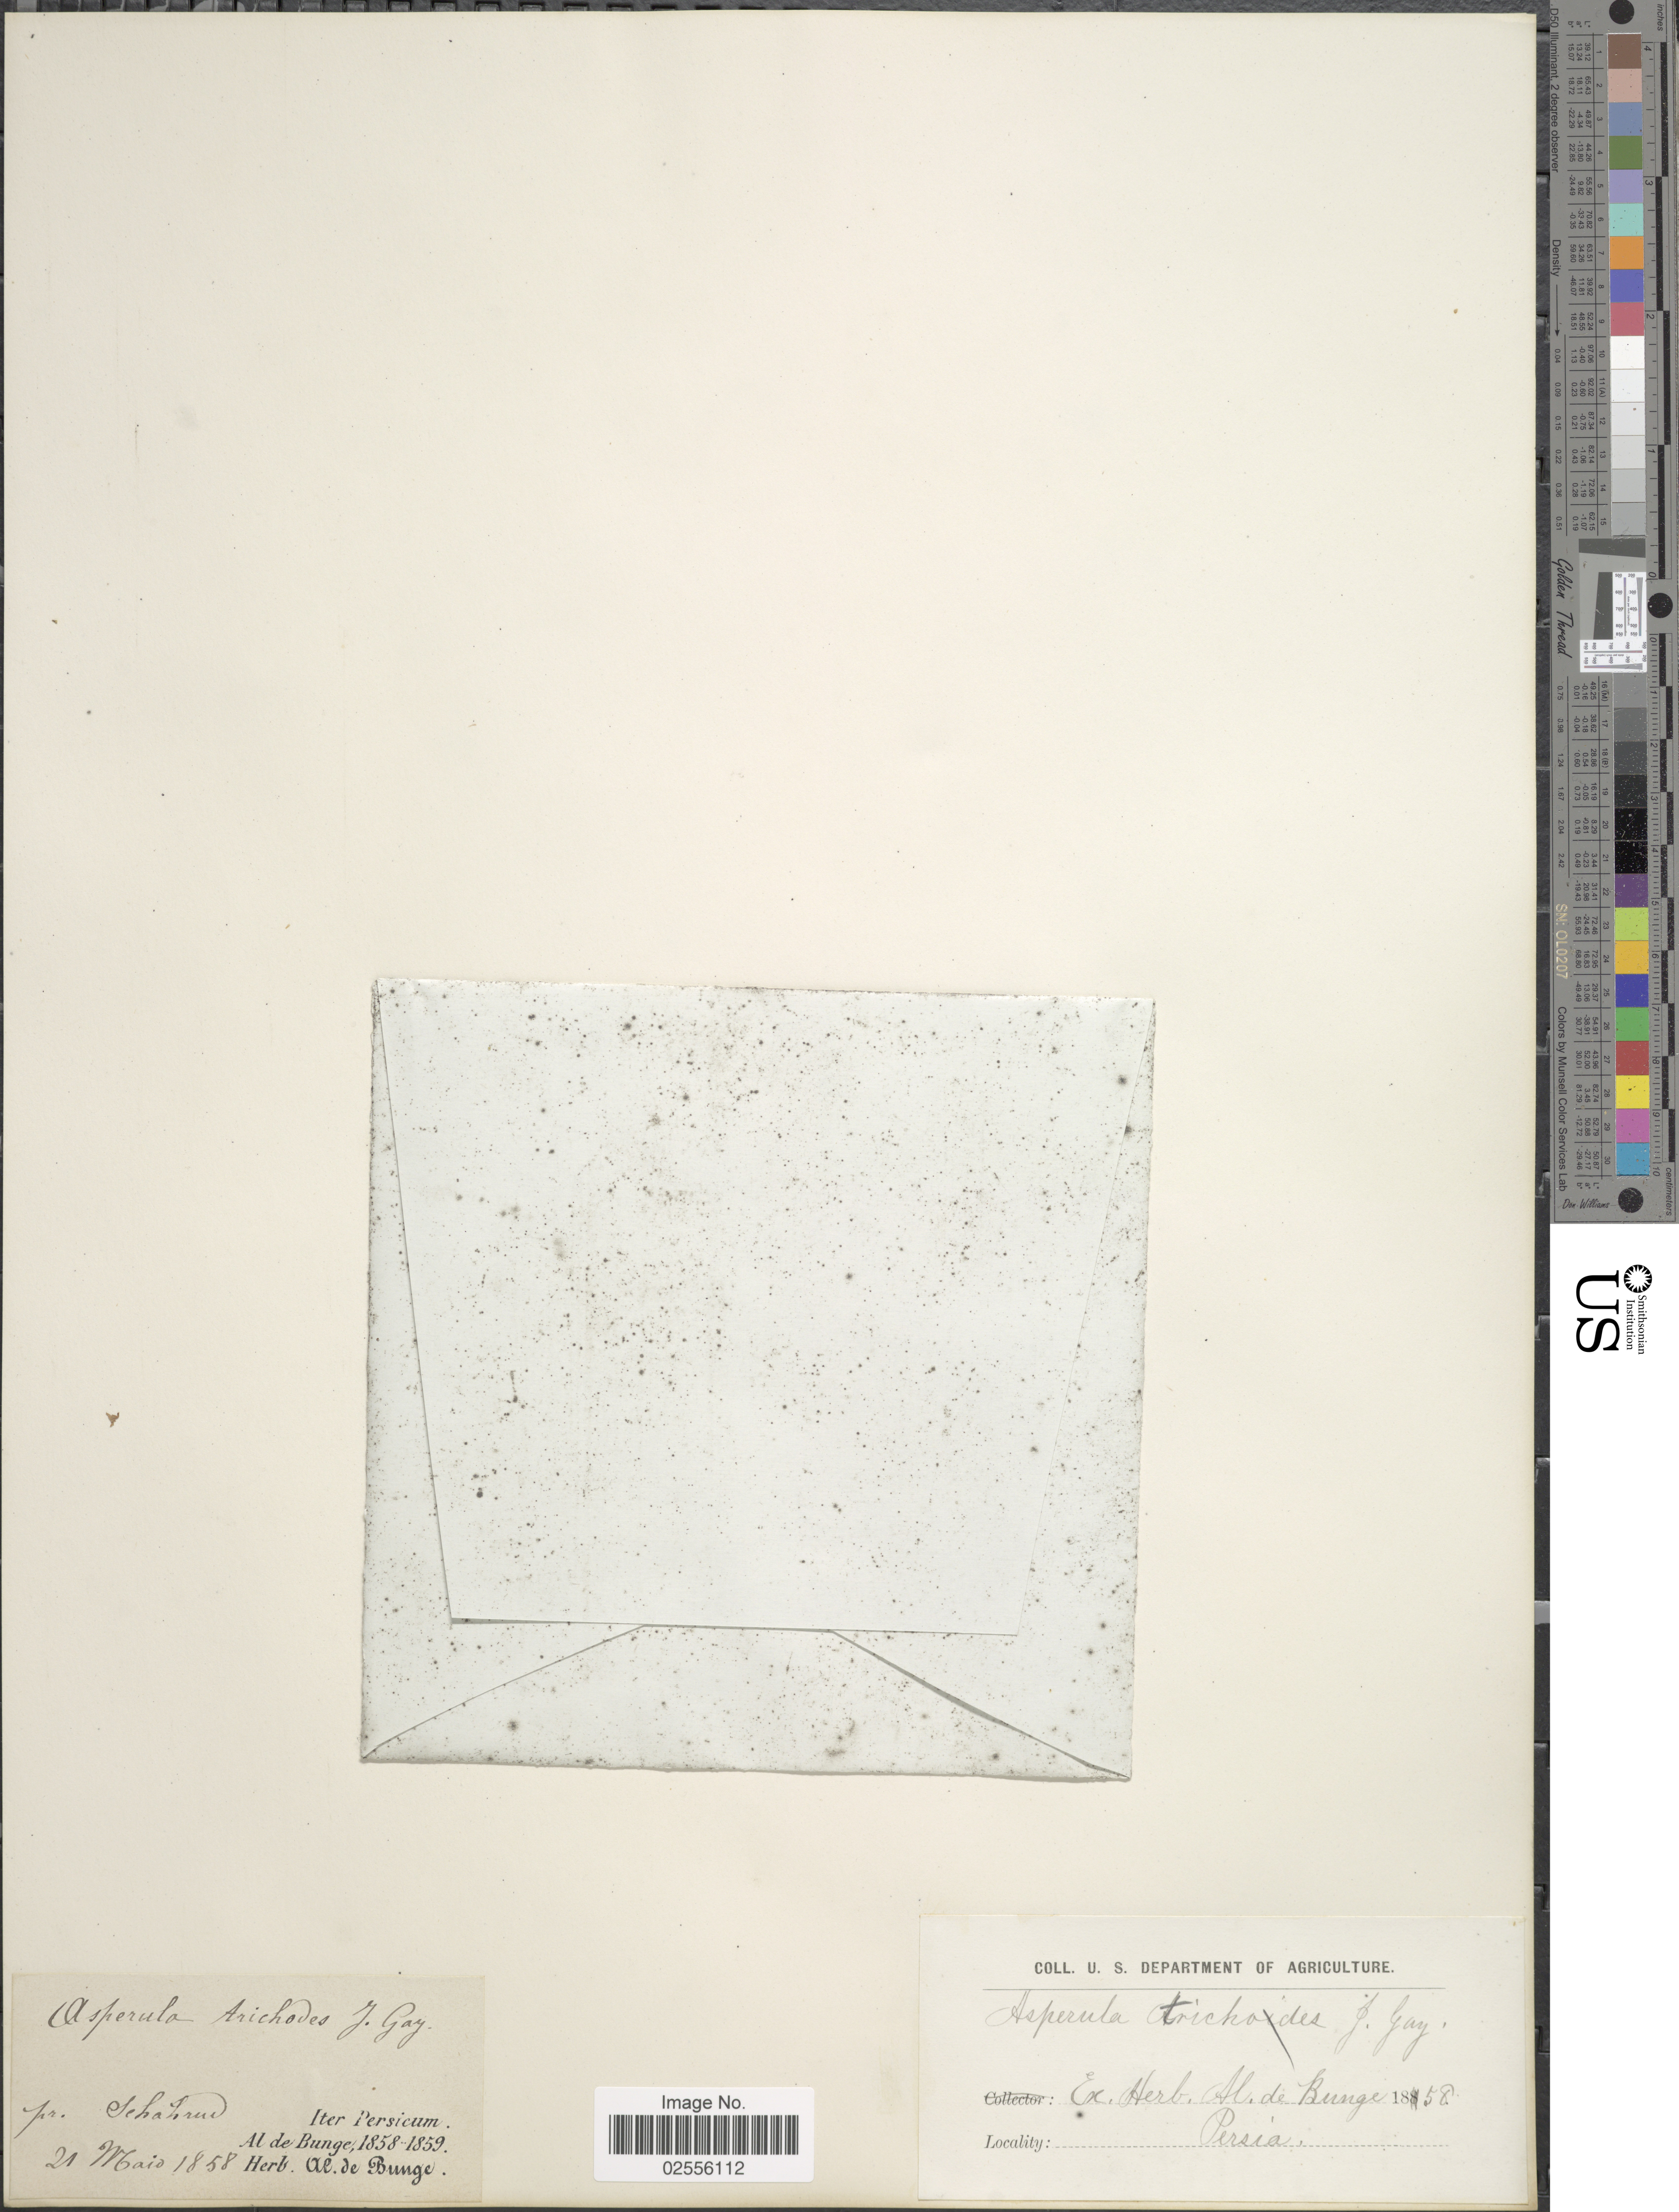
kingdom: Plantae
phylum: Tracheophyta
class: Magnoliopsida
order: Gentianales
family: Rubiaceae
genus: Asperula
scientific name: Asperula trichodes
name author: J. Gay ex DC.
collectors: A. de Bunge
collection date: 1858-05-21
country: Iran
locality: Pr. Schahrun [interpreted] Iter Persicum